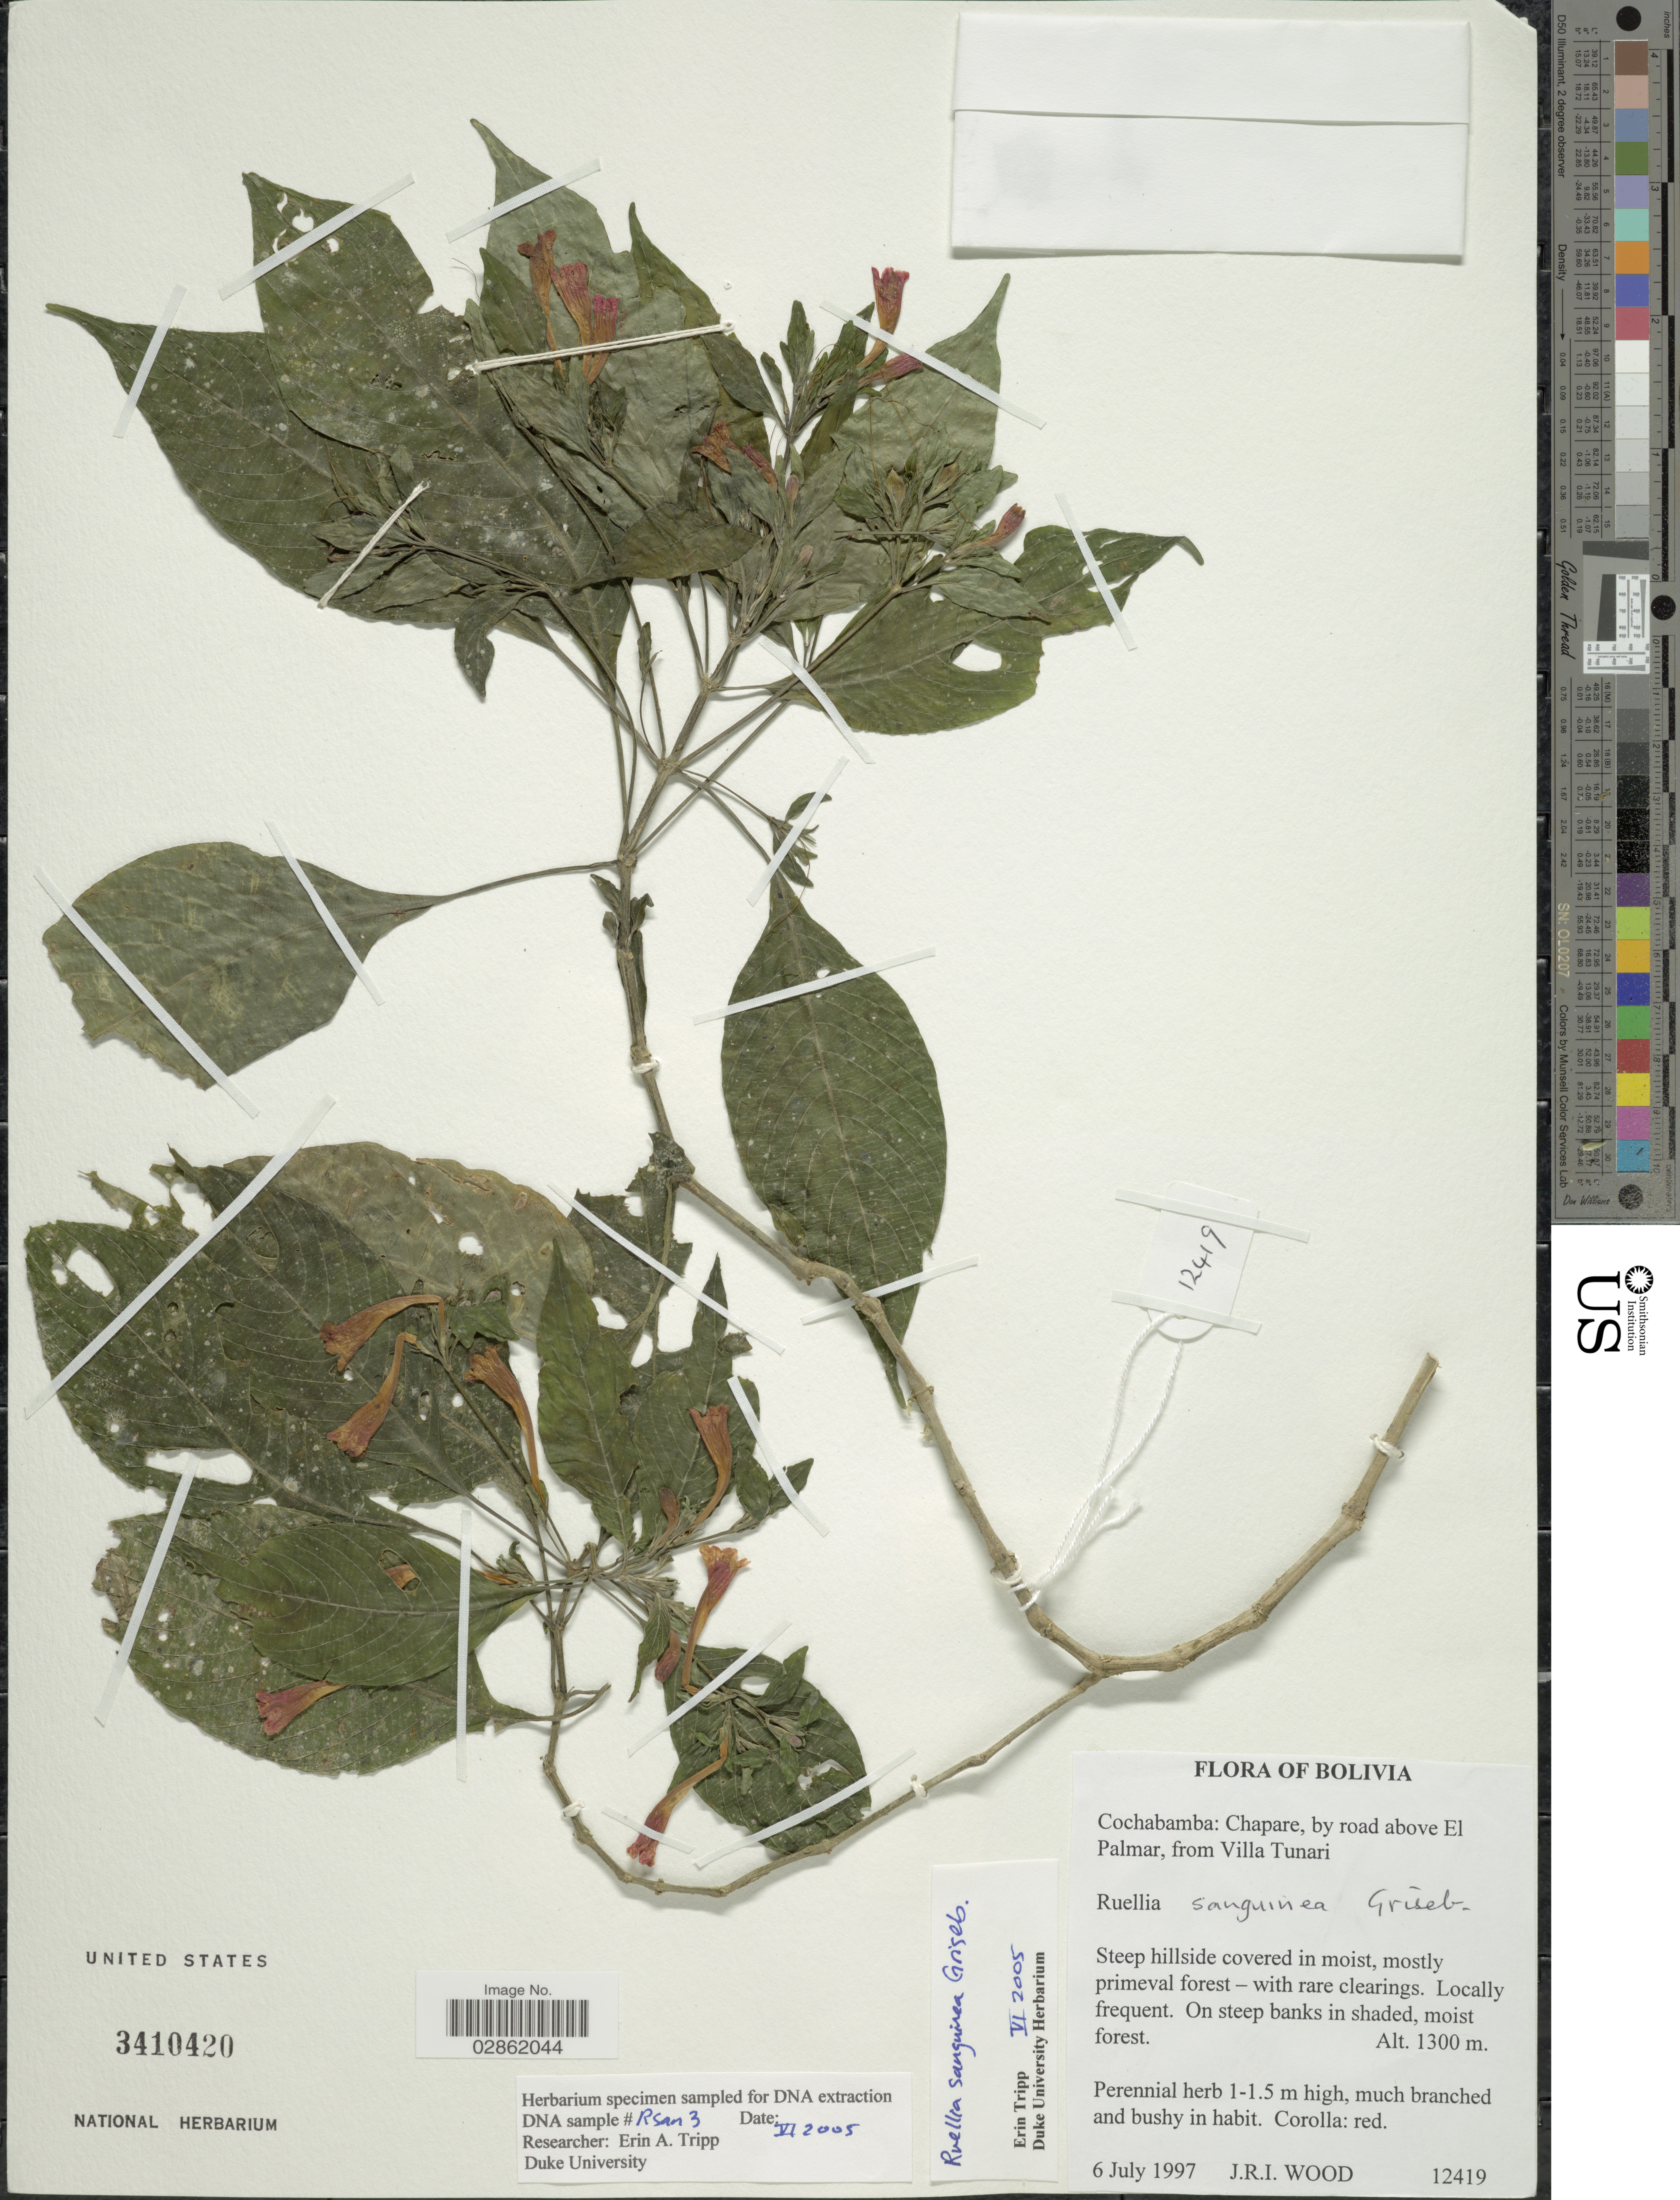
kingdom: Plantae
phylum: Tracheophyta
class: Magnoliopsida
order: Lamiales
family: Acanthaceae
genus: Ruellia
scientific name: Ruellia sanguinea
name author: Griseb.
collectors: J. R. I. Wood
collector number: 12419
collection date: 1997-07-06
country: Bolivia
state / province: Cochabamba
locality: Chapare, by road above El Palmar, from Villa Tunari.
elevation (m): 1300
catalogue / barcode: US 3410420